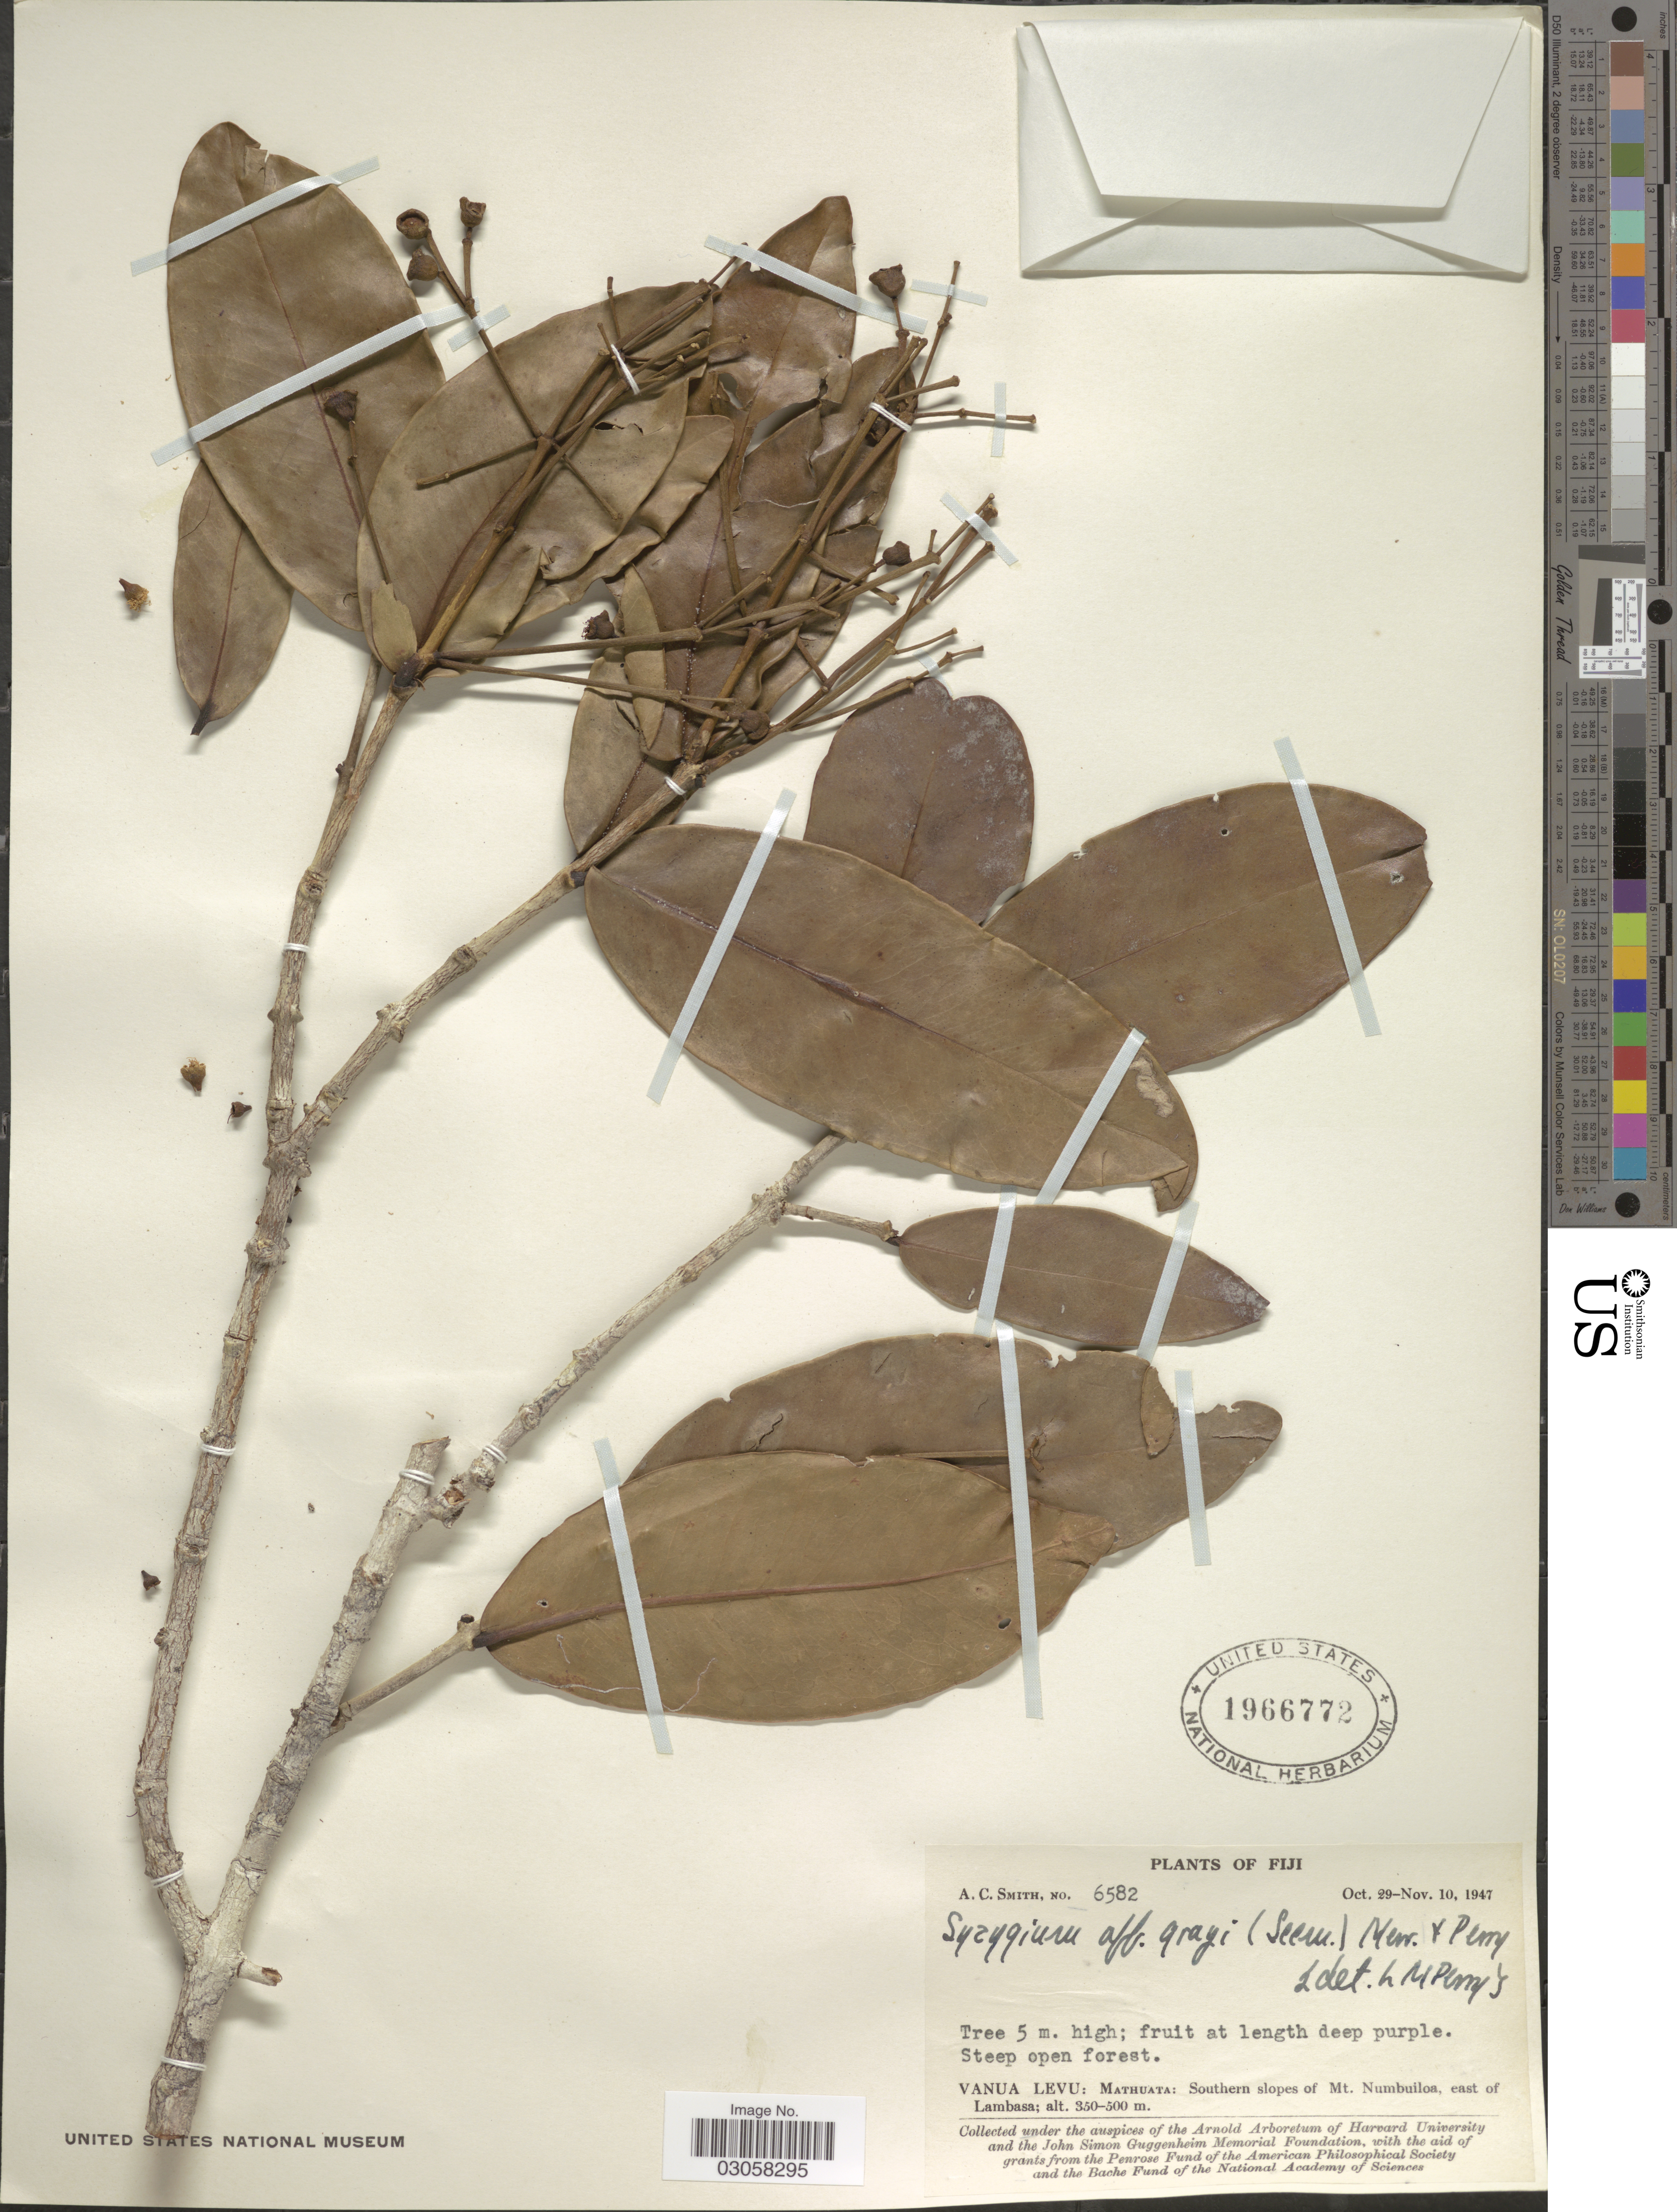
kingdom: Plantae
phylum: Tracheophyta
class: Magnoliopsida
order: Myrtales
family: Myrtaceae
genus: Syzygium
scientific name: Syzygium grayi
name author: (Seem.) Merr. & L.M. Perry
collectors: A. C. Smith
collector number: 6582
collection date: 1947-10-29/1947-11-10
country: Fiji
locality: Vanua Levu: Mathuata: Southern slopes of Mt. Numbuiloa, east of Lambasa.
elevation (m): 350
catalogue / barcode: US 1966772